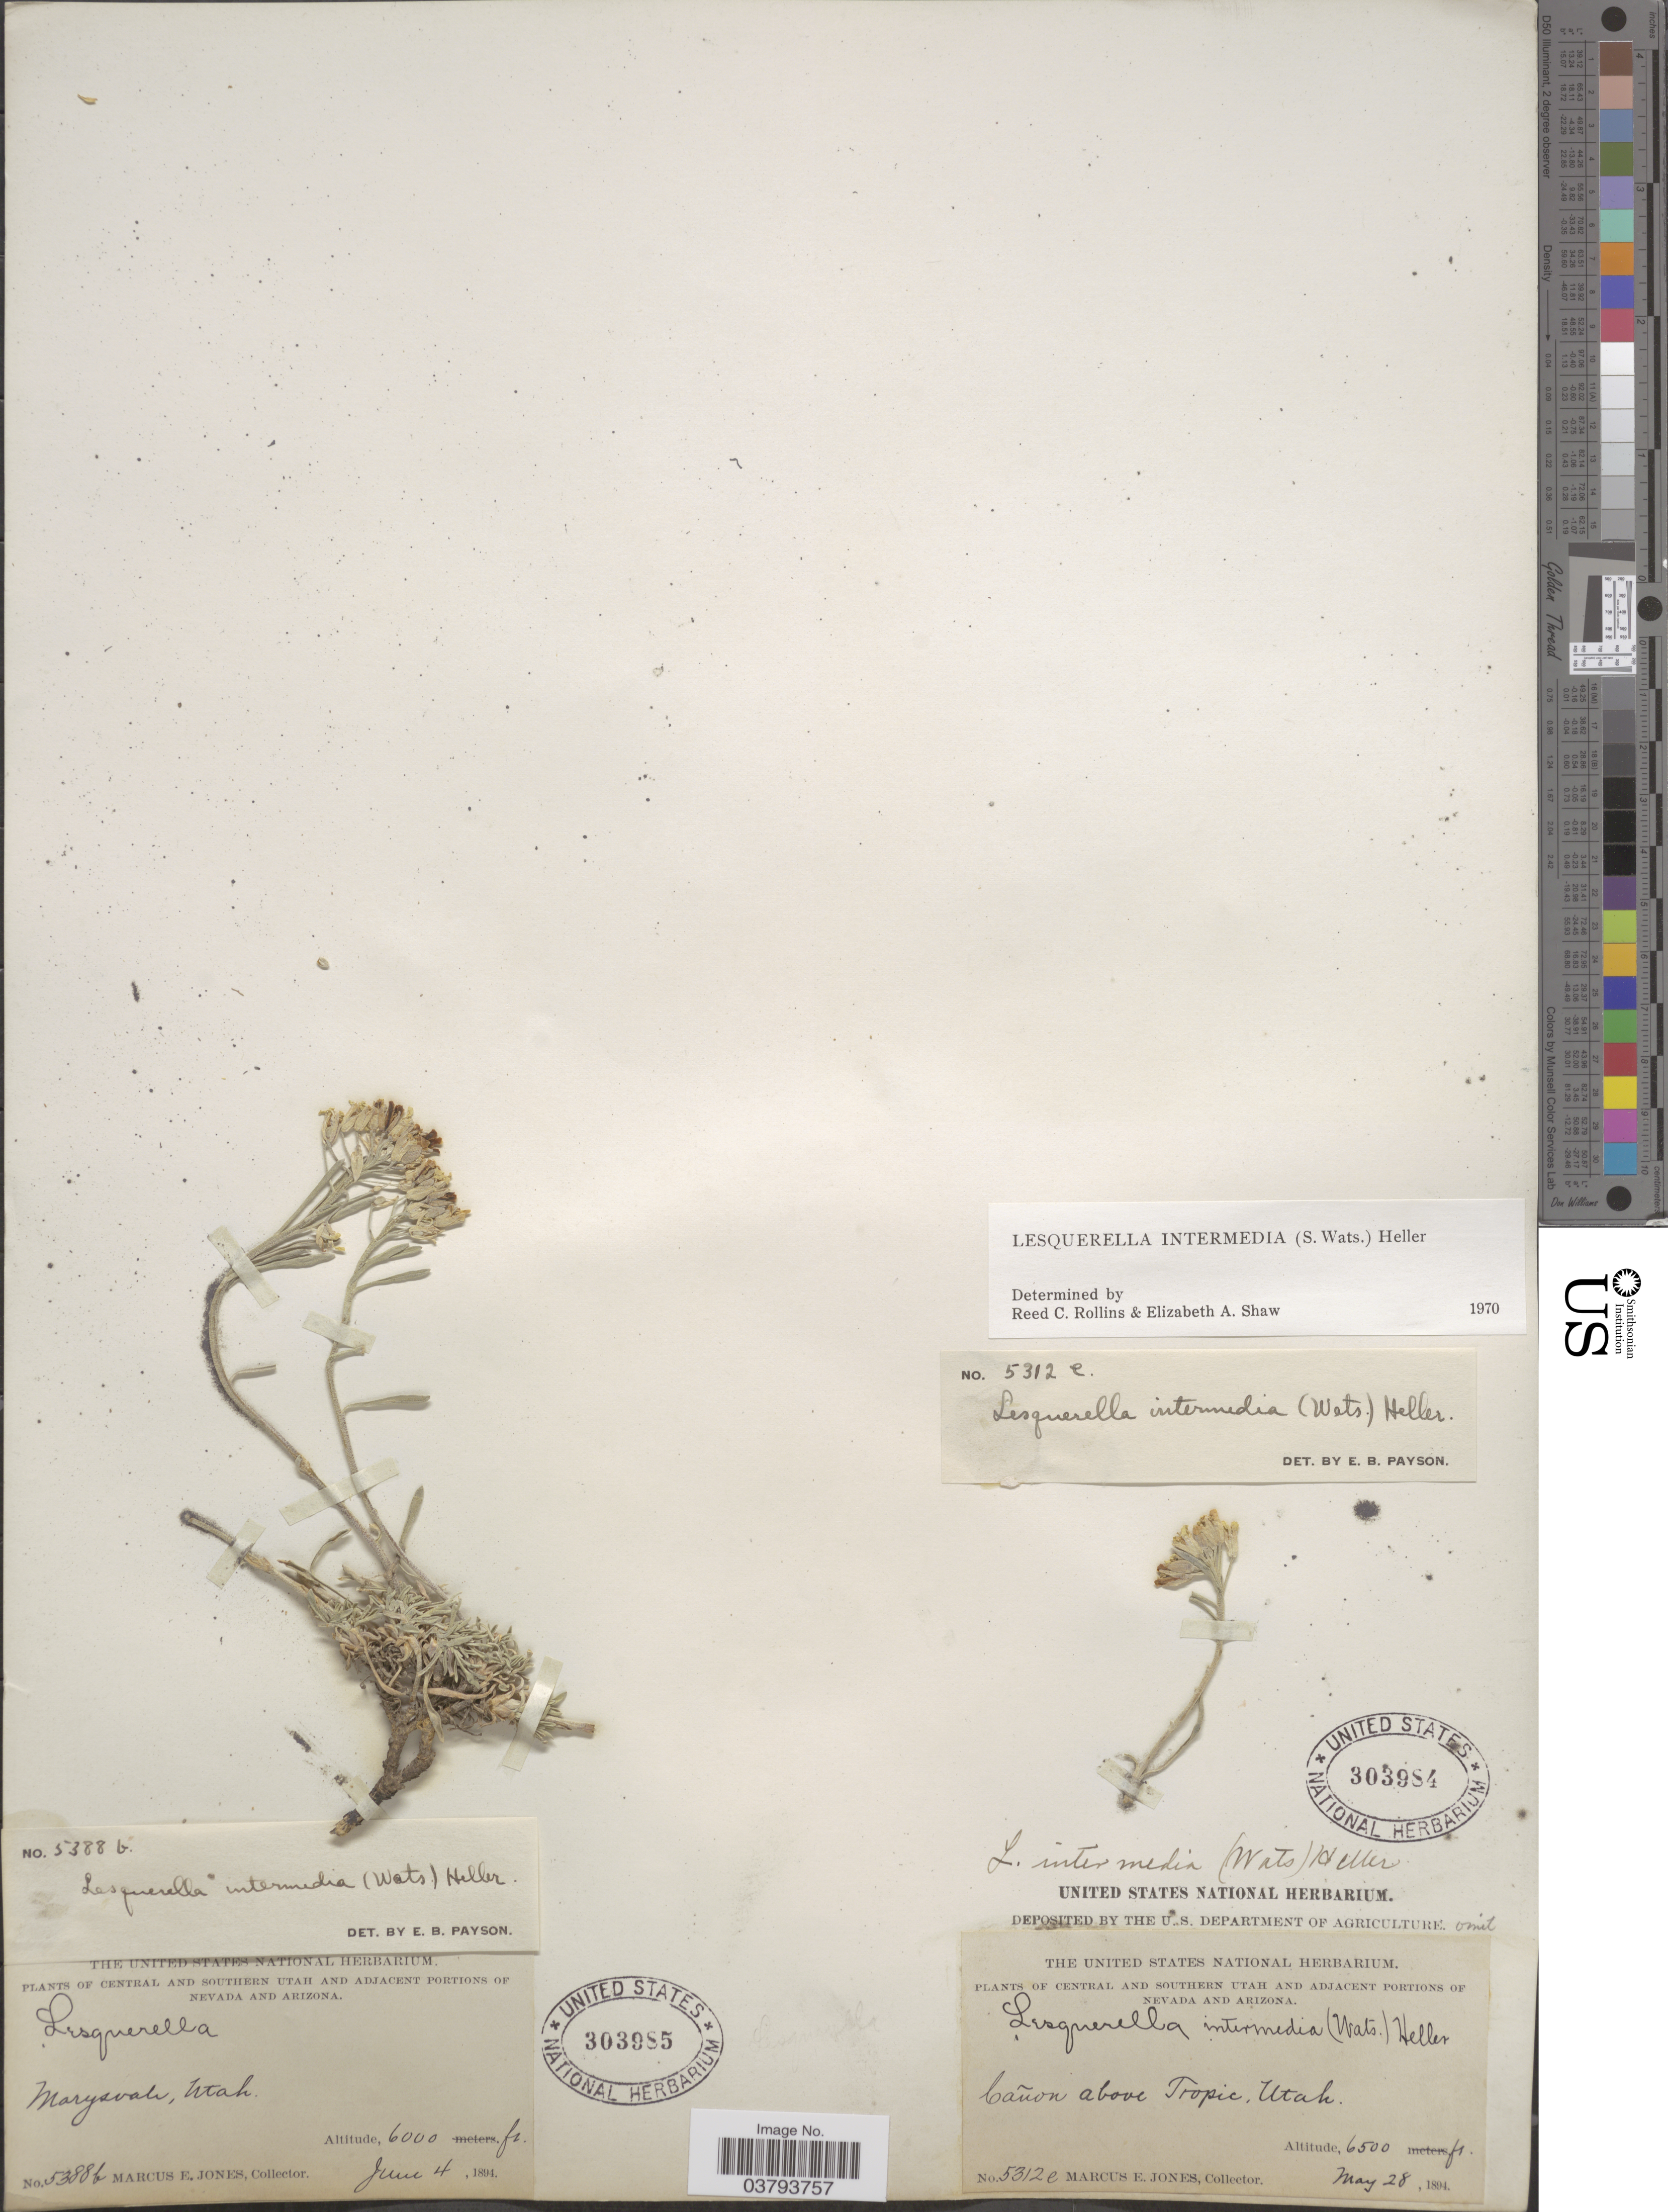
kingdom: Plantae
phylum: Tracheophyta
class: Magnoliopsida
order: Brassicales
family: Brassicaceae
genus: Lesquerella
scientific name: Lesquerella intermedia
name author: (S. Watson) A. Heller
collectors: M. E. Jones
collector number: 5312e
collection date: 1894-05-28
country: United States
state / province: Utah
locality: Central and Southern Utah. Cañon above Tropic.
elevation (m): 1981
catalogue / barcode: US 303984-2